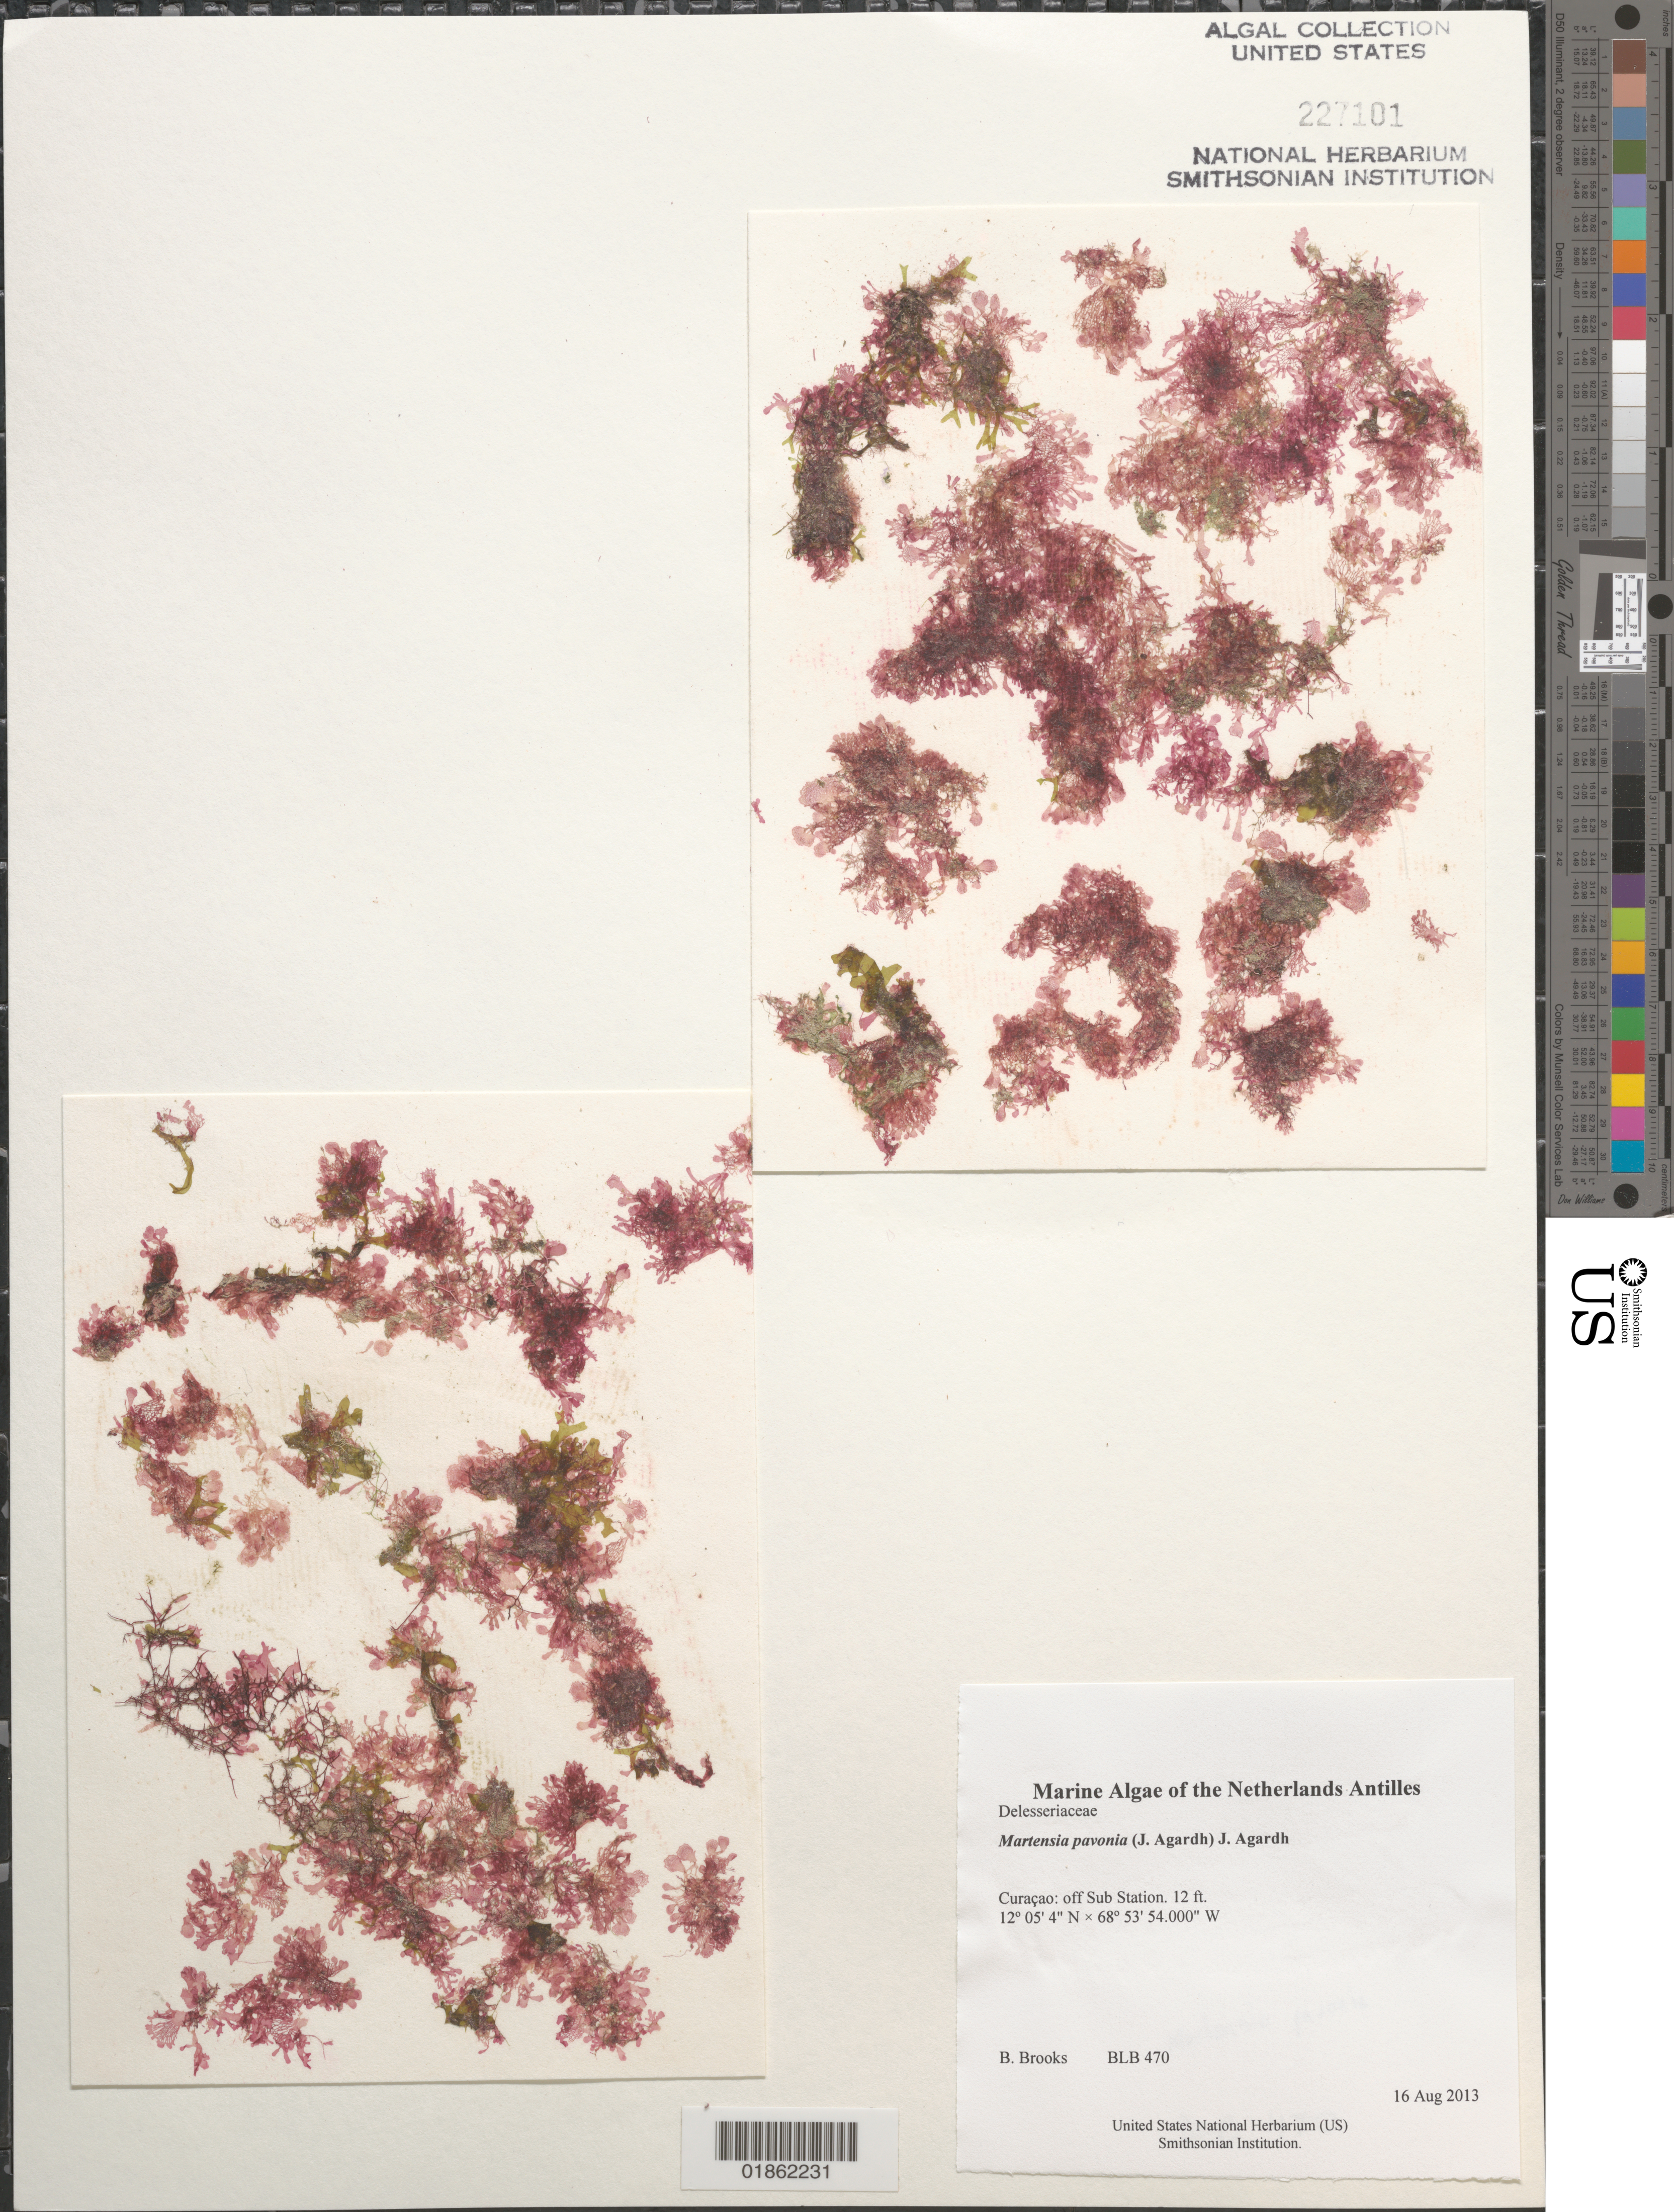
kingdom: Plantae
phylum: Rhodophyta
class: Florideophyceae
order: Ceramiales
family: Delesseriaceae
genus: Martensia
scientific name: Martensia pavonia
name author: (J. Agardh) J. Agardh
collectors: B. Brooks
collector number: BLB 470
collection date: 2013-08-16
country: Curaçao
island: Curaçao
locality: off Sub Station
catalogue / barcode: US 227101